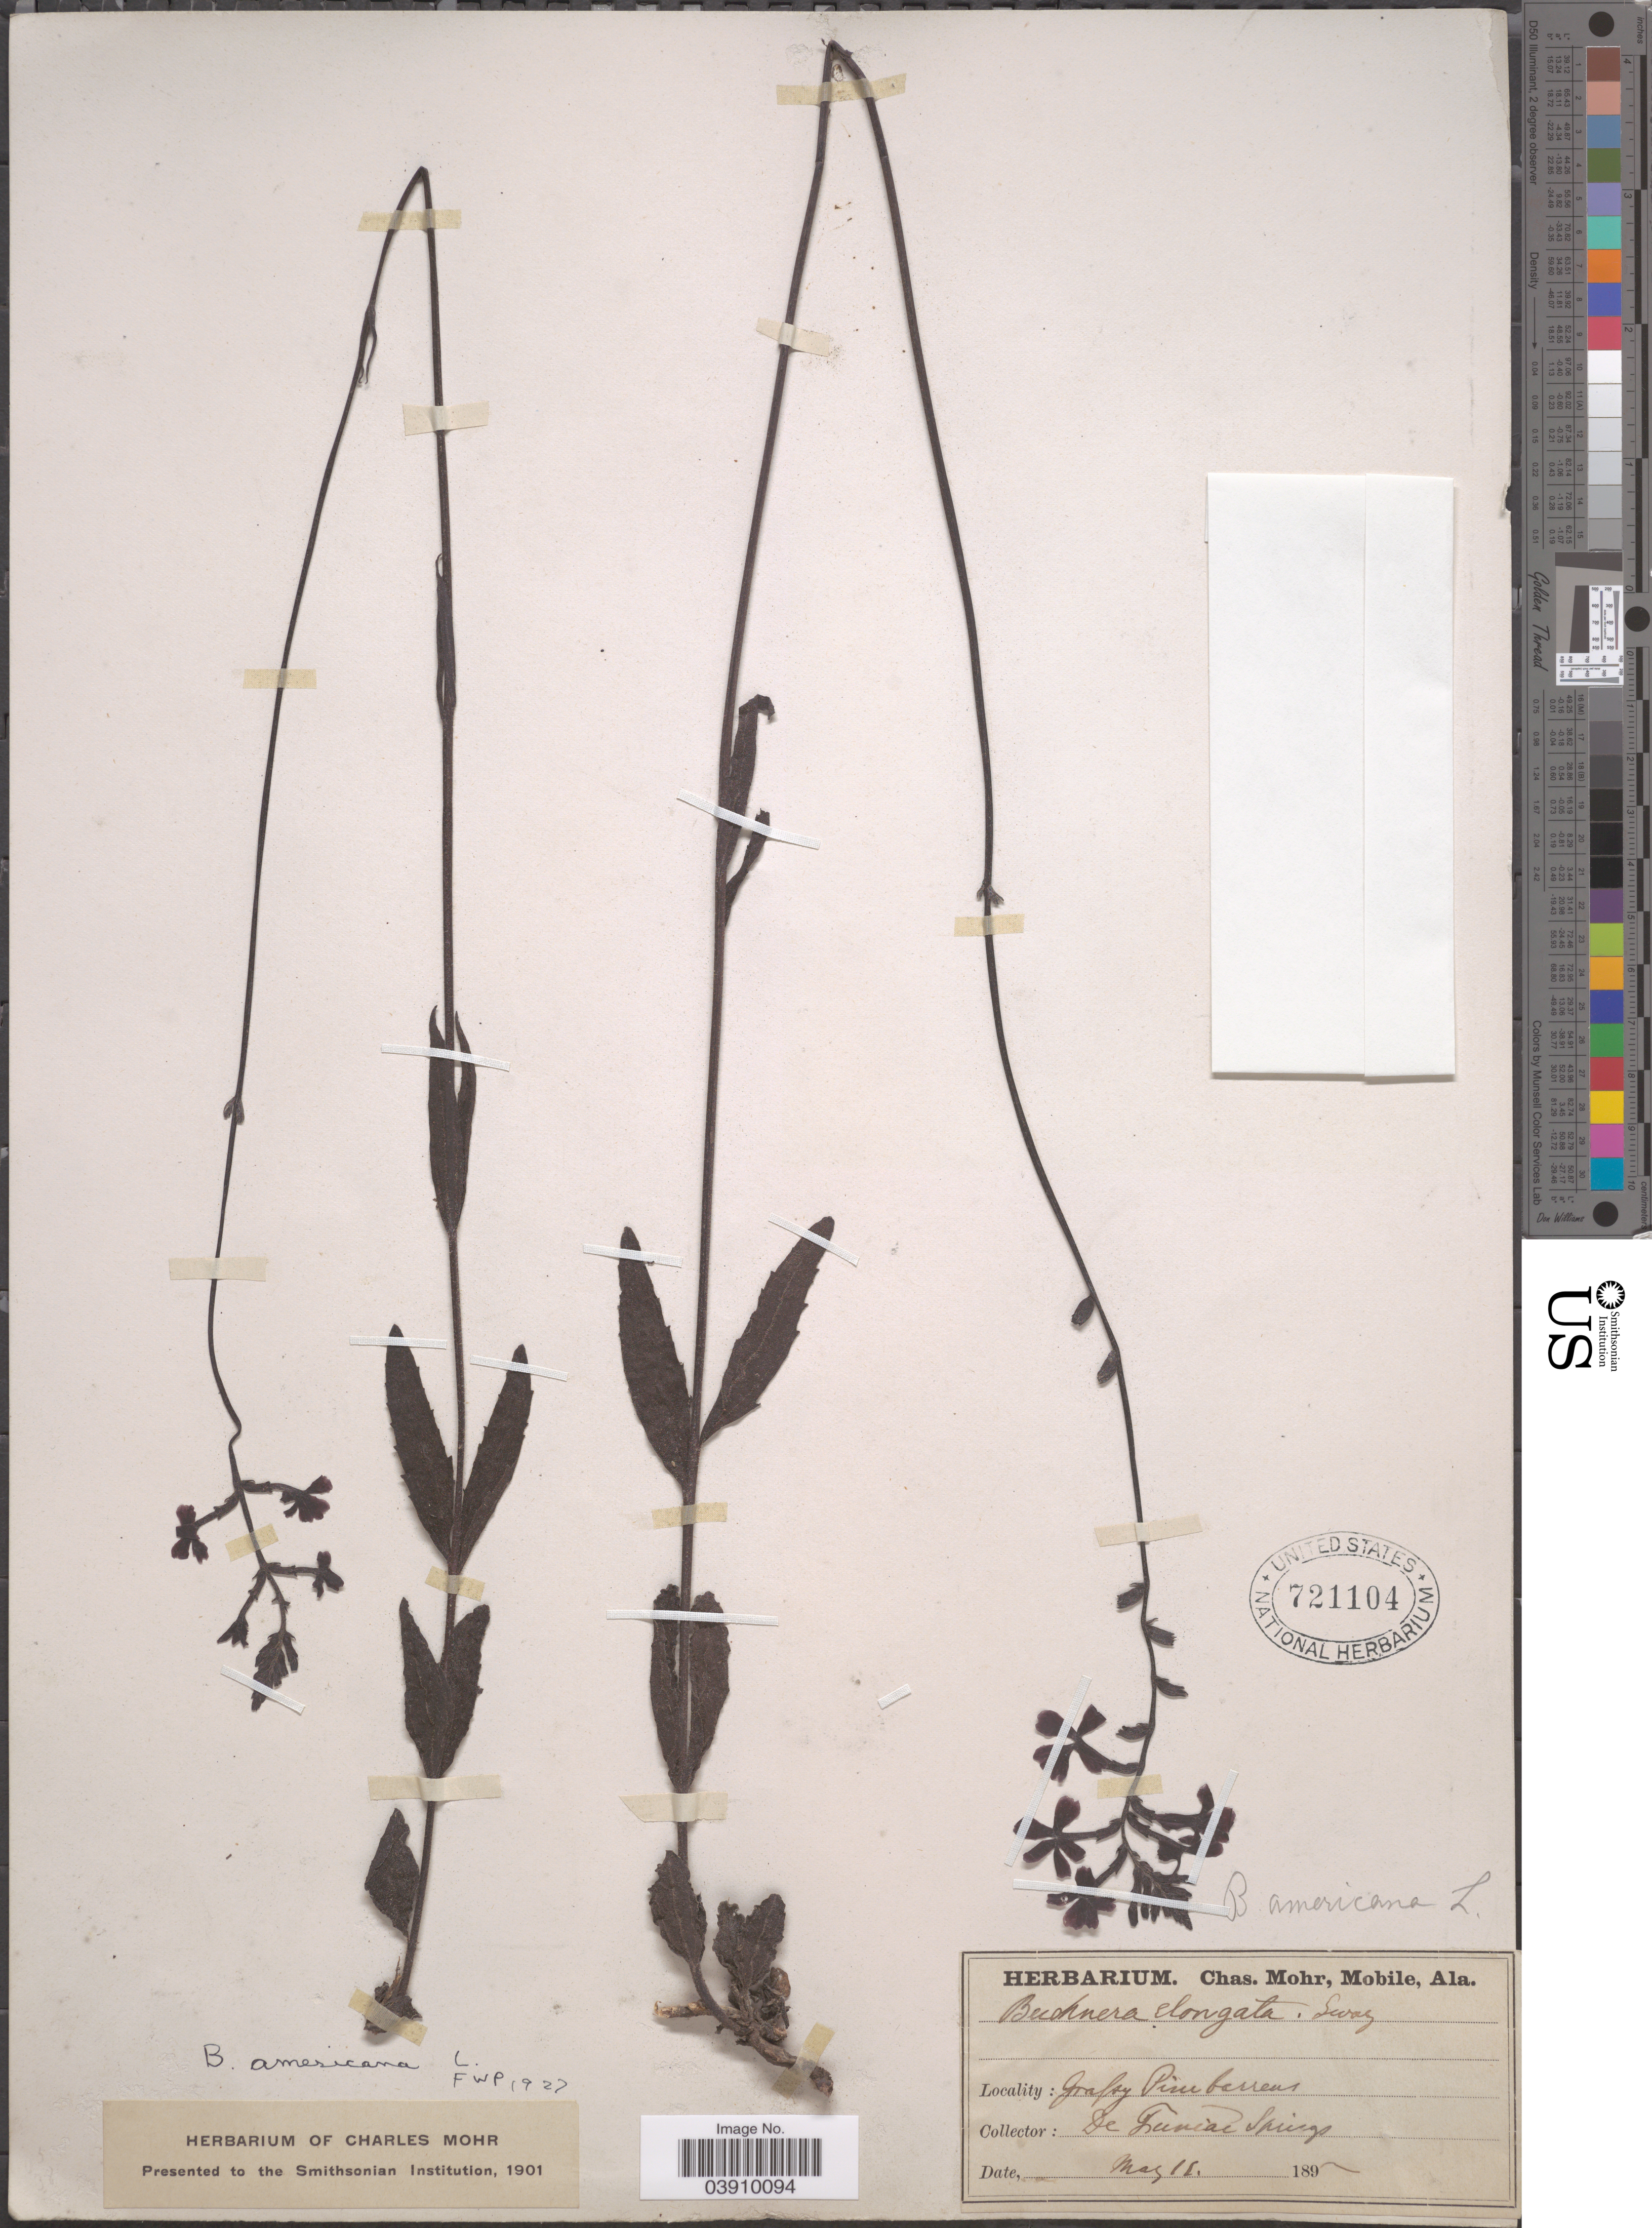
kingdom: Plantae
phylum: Tracheophyta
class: Magnoliopsida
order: Lamiales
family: Orobanchaceae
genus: Buchnera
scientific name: Buchnera americana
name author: L.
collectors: ex herb. Charles Mohr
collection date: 1895-05-15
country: United States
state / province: Alabama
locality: De Tunnel Springs.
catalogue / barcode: US 721104